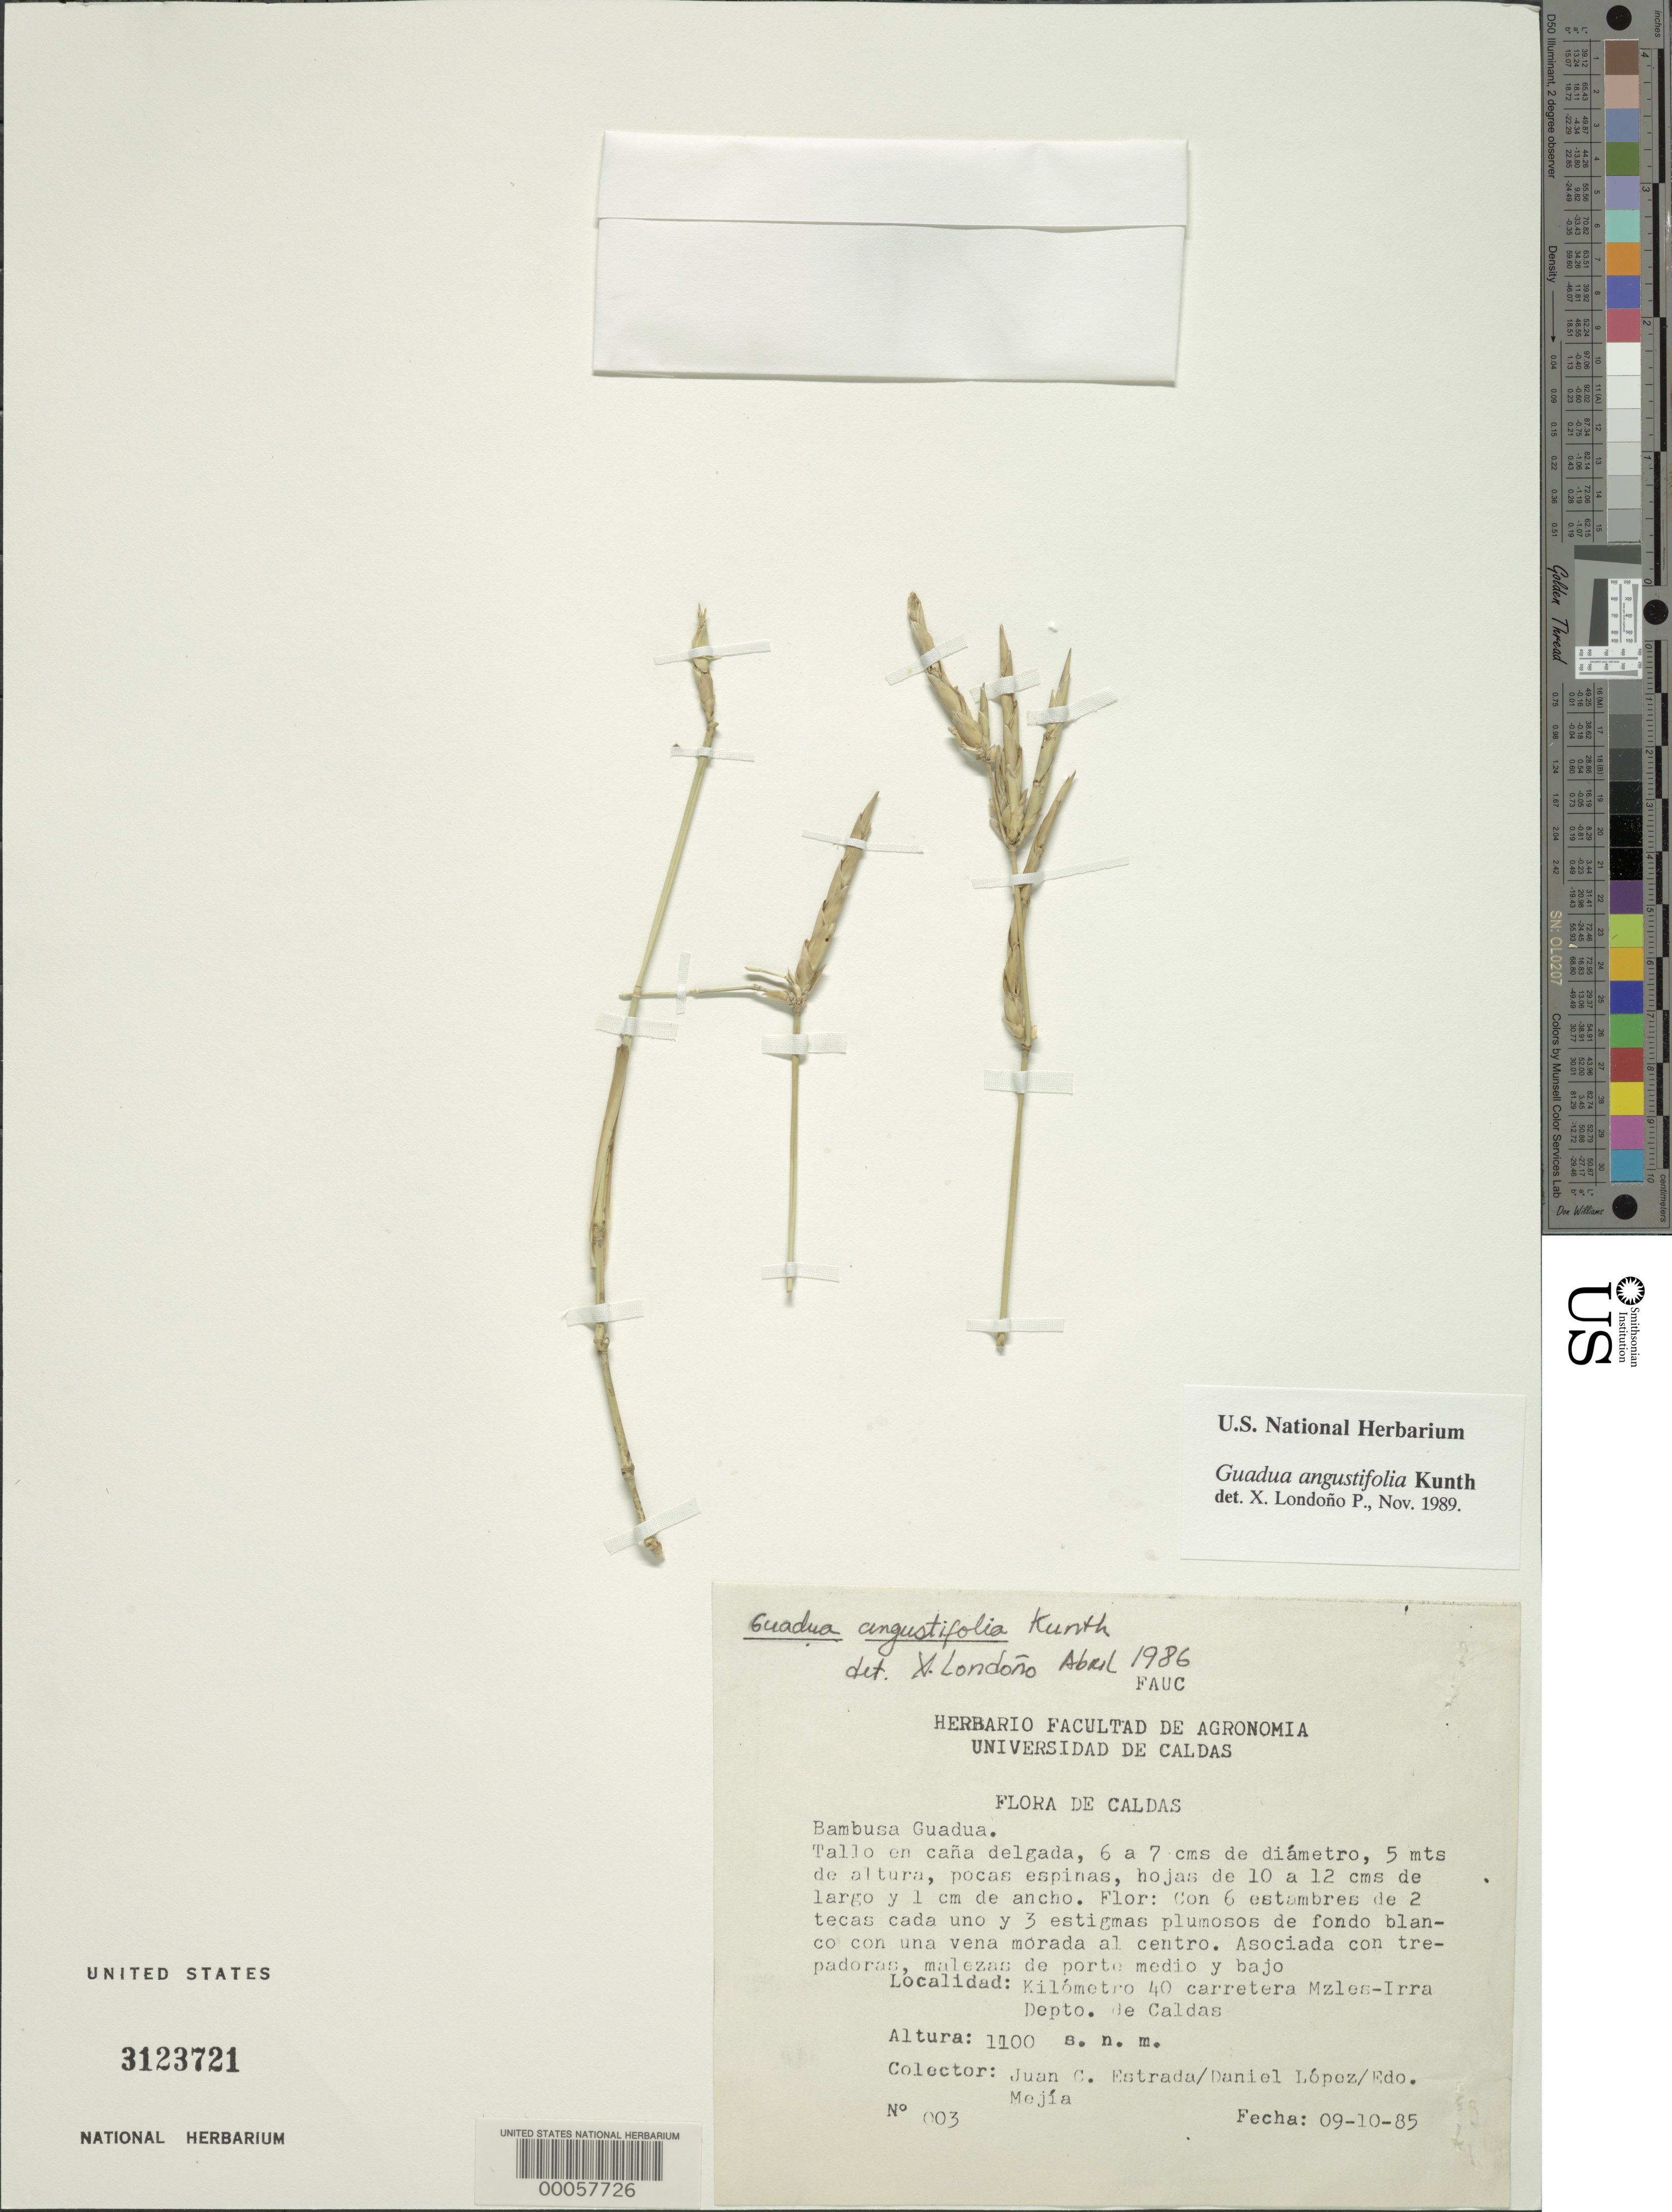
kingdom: Plantae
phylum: Tracheophyta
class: Liliopsida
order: Poales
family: Poaceae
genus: Guadua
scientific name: Guadua angustifolia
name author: Kunth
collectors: J. Estrada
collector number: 003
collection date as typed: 09 Oct 1985 or 10 Sep 1985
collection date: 1985-09-10 or 1985-10-09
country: Colombia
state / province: Caldas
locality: Km 40 of the Termales-Irra road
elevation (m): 1100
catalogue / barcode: US 3123721